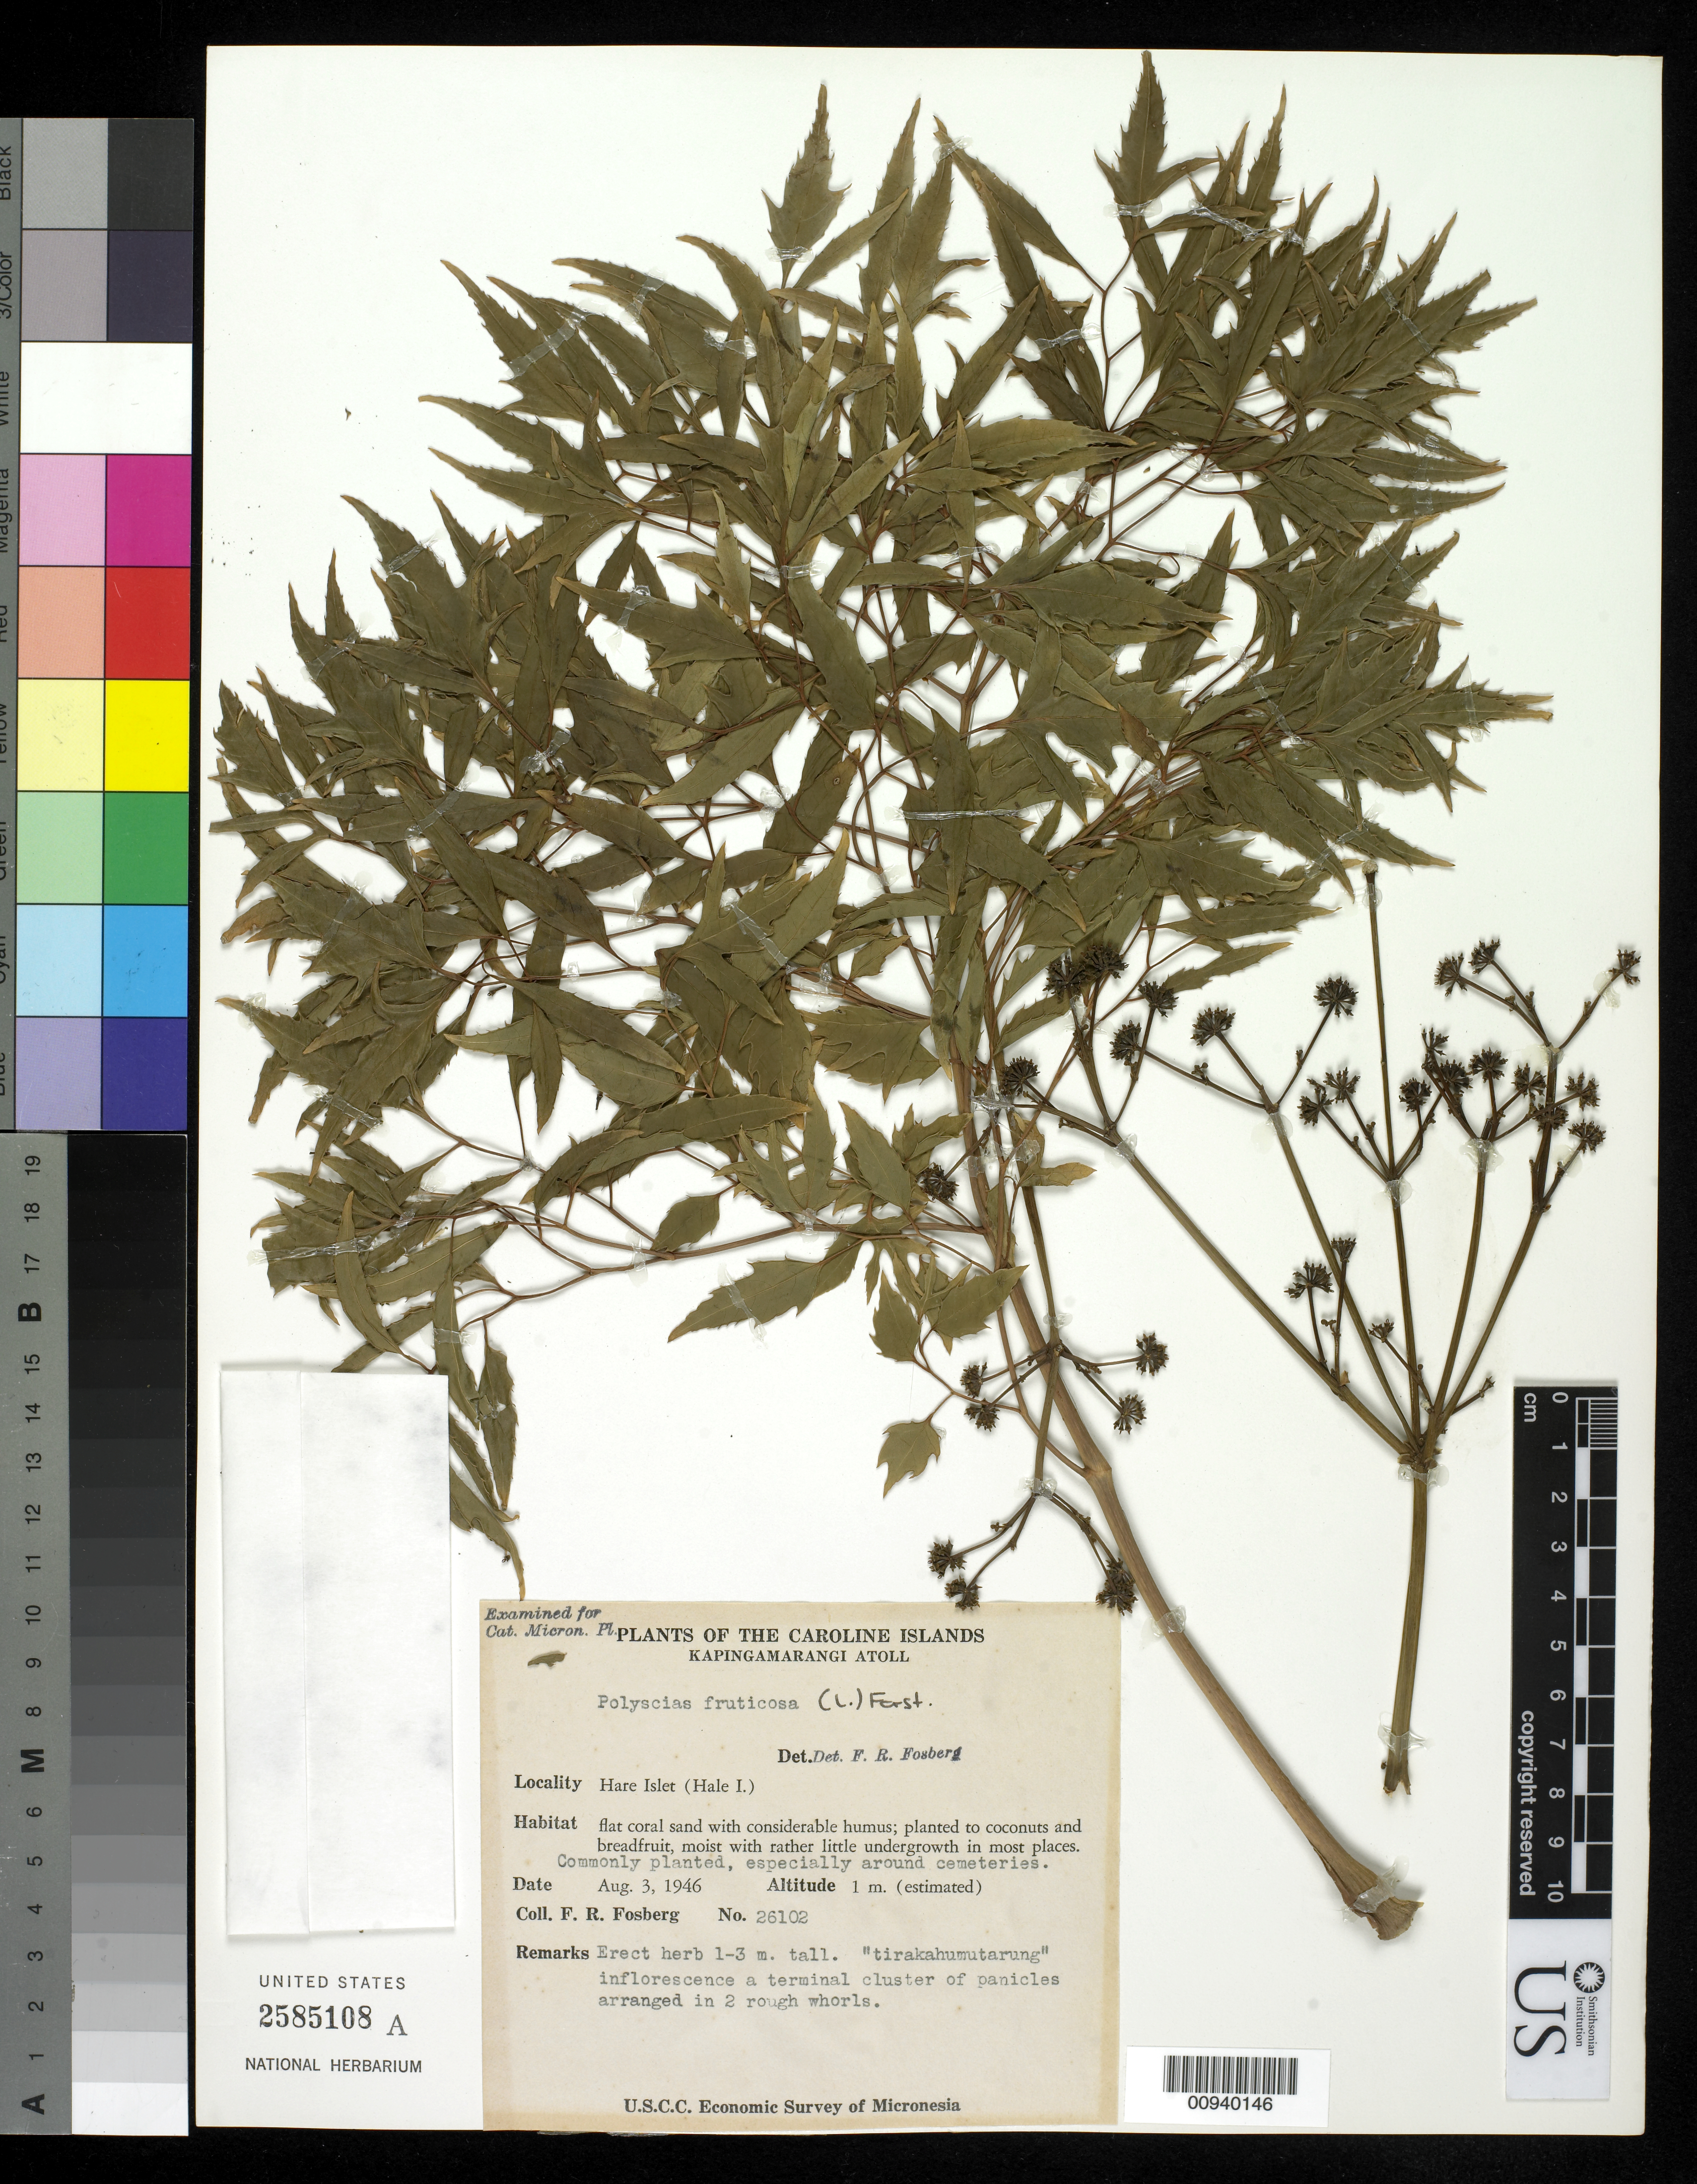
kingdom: Plantae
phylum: Tracheophyta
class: Magnoliopsida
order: Apiales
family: Araliaceae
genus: Polyscias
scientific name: Polyscias fruticosa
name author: (L.) Harms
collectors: F. R. Fosberg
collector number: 26102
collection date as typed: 03 Aug 1946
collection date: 1946-08-03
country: Micronesia, Federated States of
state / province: Pohnpei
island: Kapingamarangi Atoll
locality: Hare Islet (Hale I.)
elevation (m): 1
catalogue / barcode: US 2585108